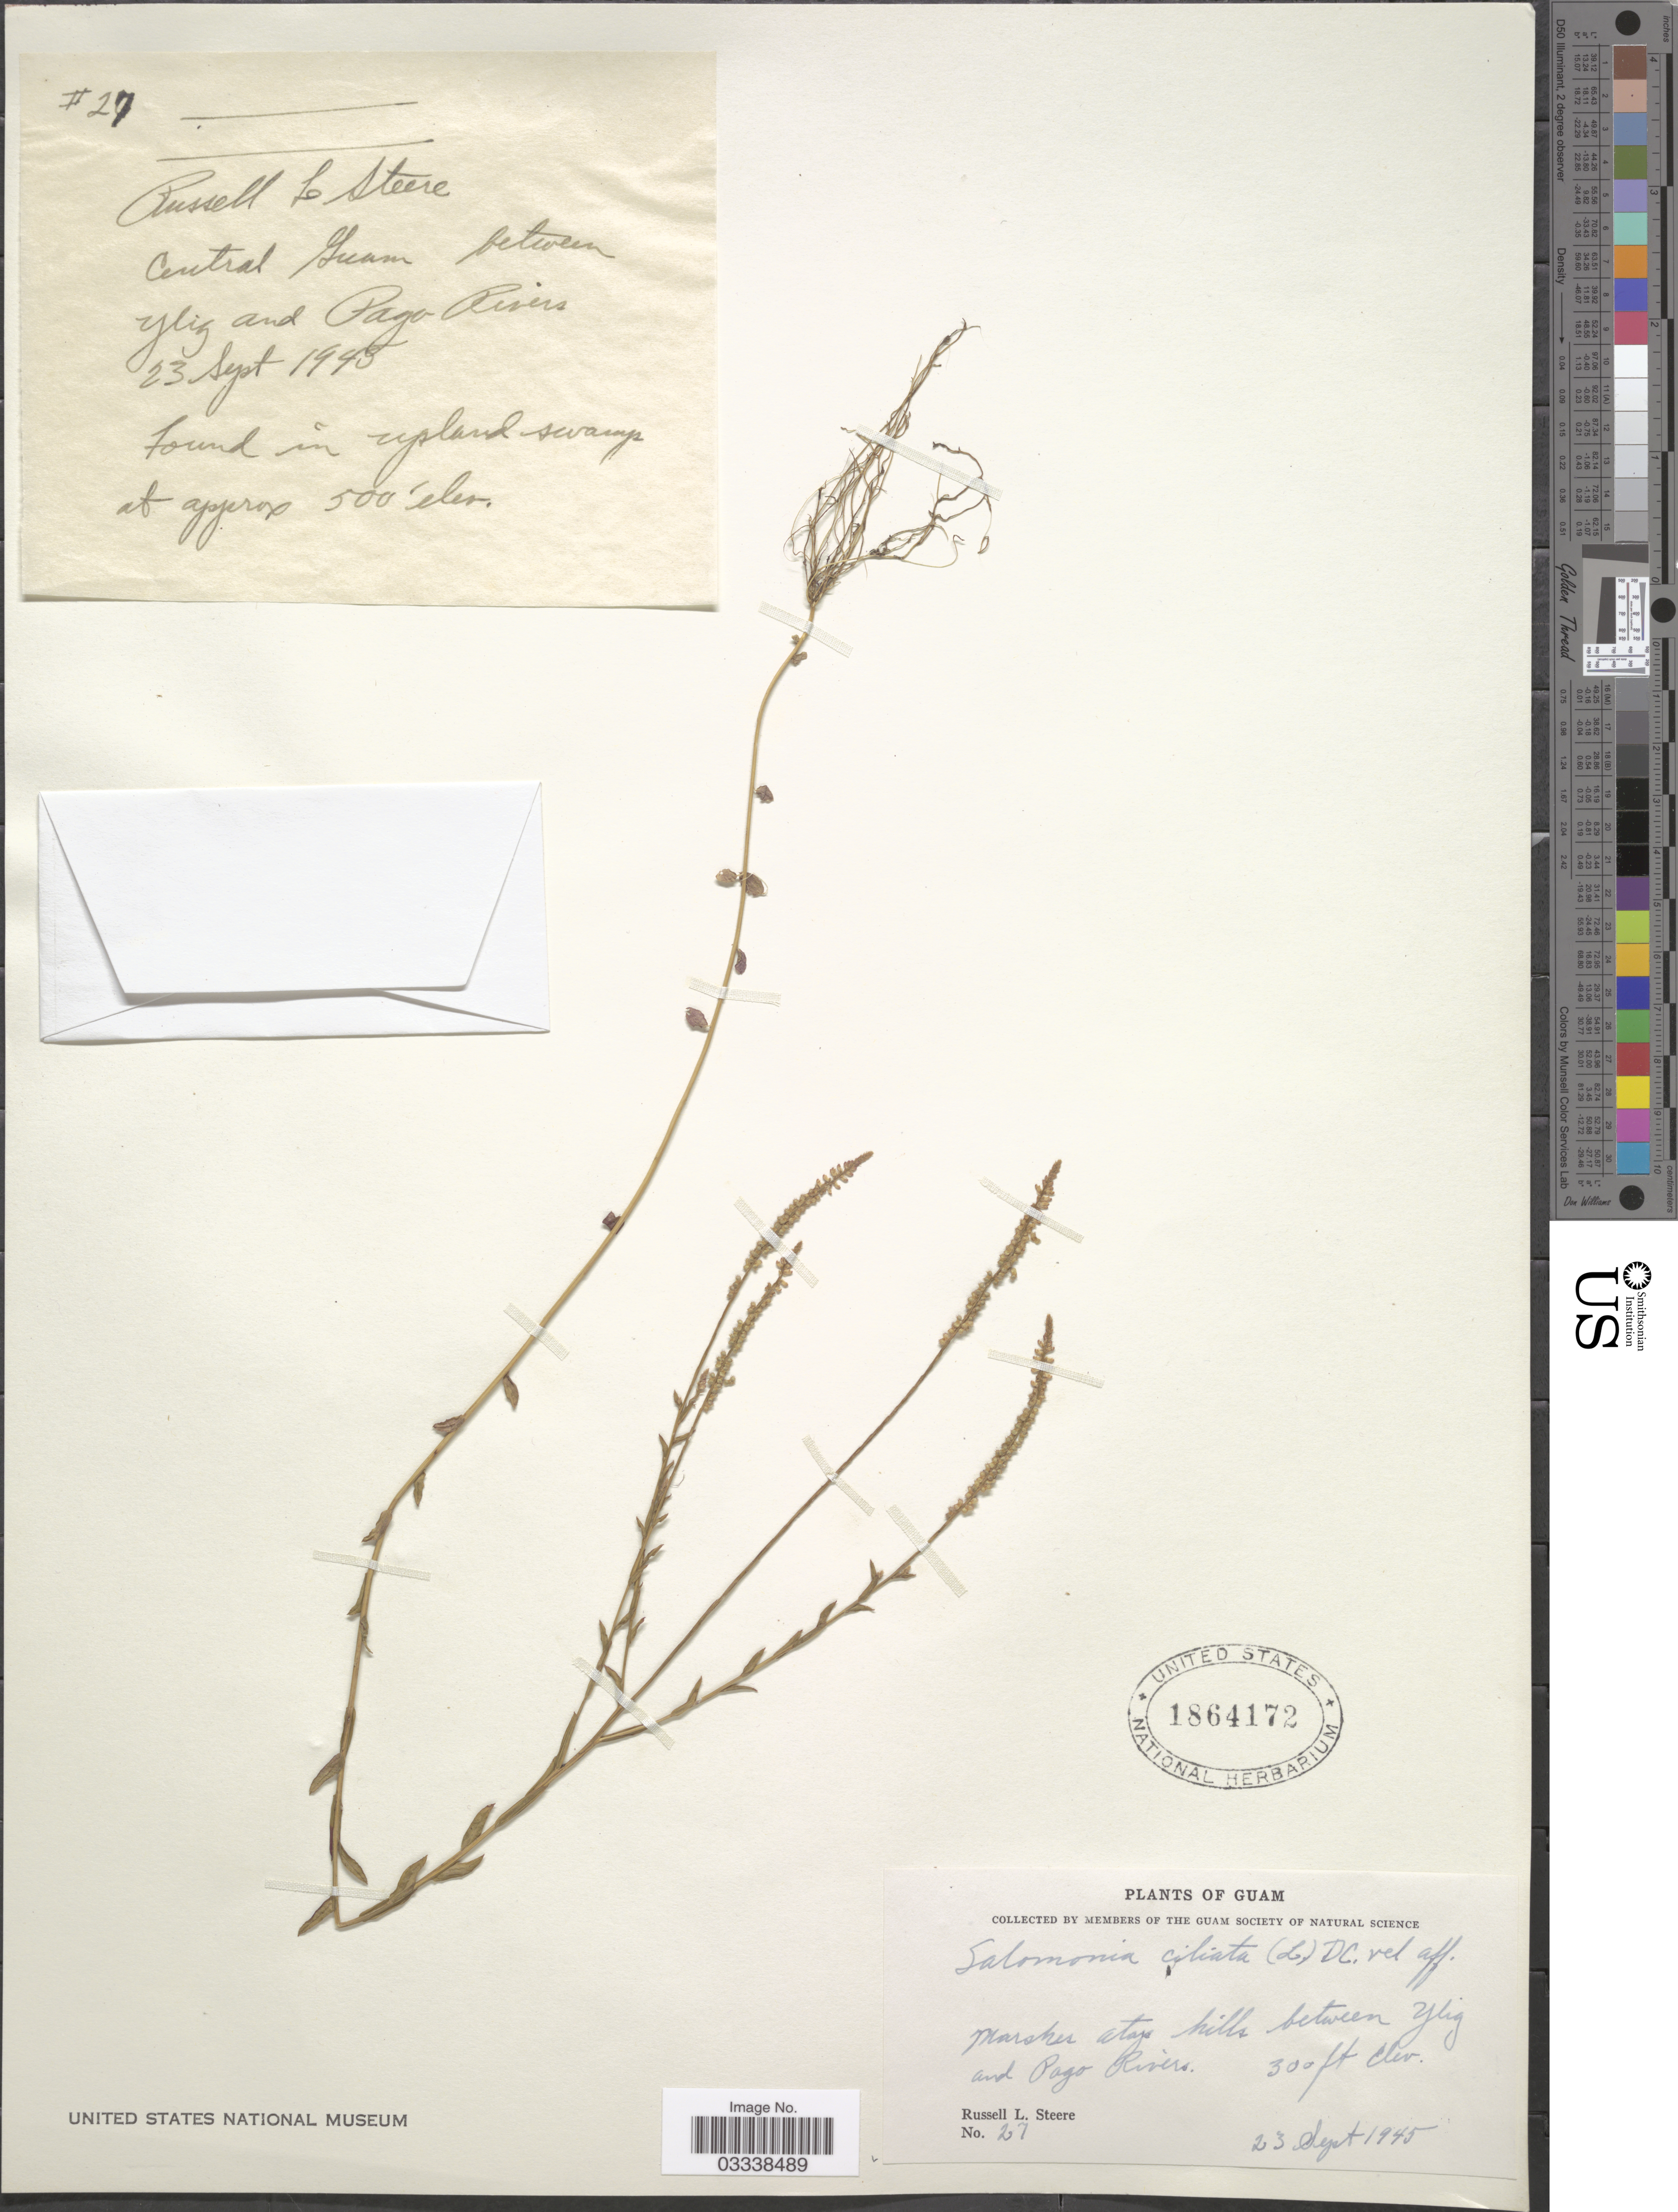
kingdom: Plantae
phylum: Tracheophyta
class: Magnoliopsida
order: Fabales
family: Polygalaceae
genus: Salomonia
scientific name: Salomonia ciliata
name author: (L.) DC.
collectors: R. L. Steere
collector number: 27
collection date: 1945-09-23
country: Guam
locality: Marshes atop hills between Ylig and Pago Rivers, Central Guam between Ylig and Pago Rivers.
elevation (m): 91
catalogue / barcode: US 1864172